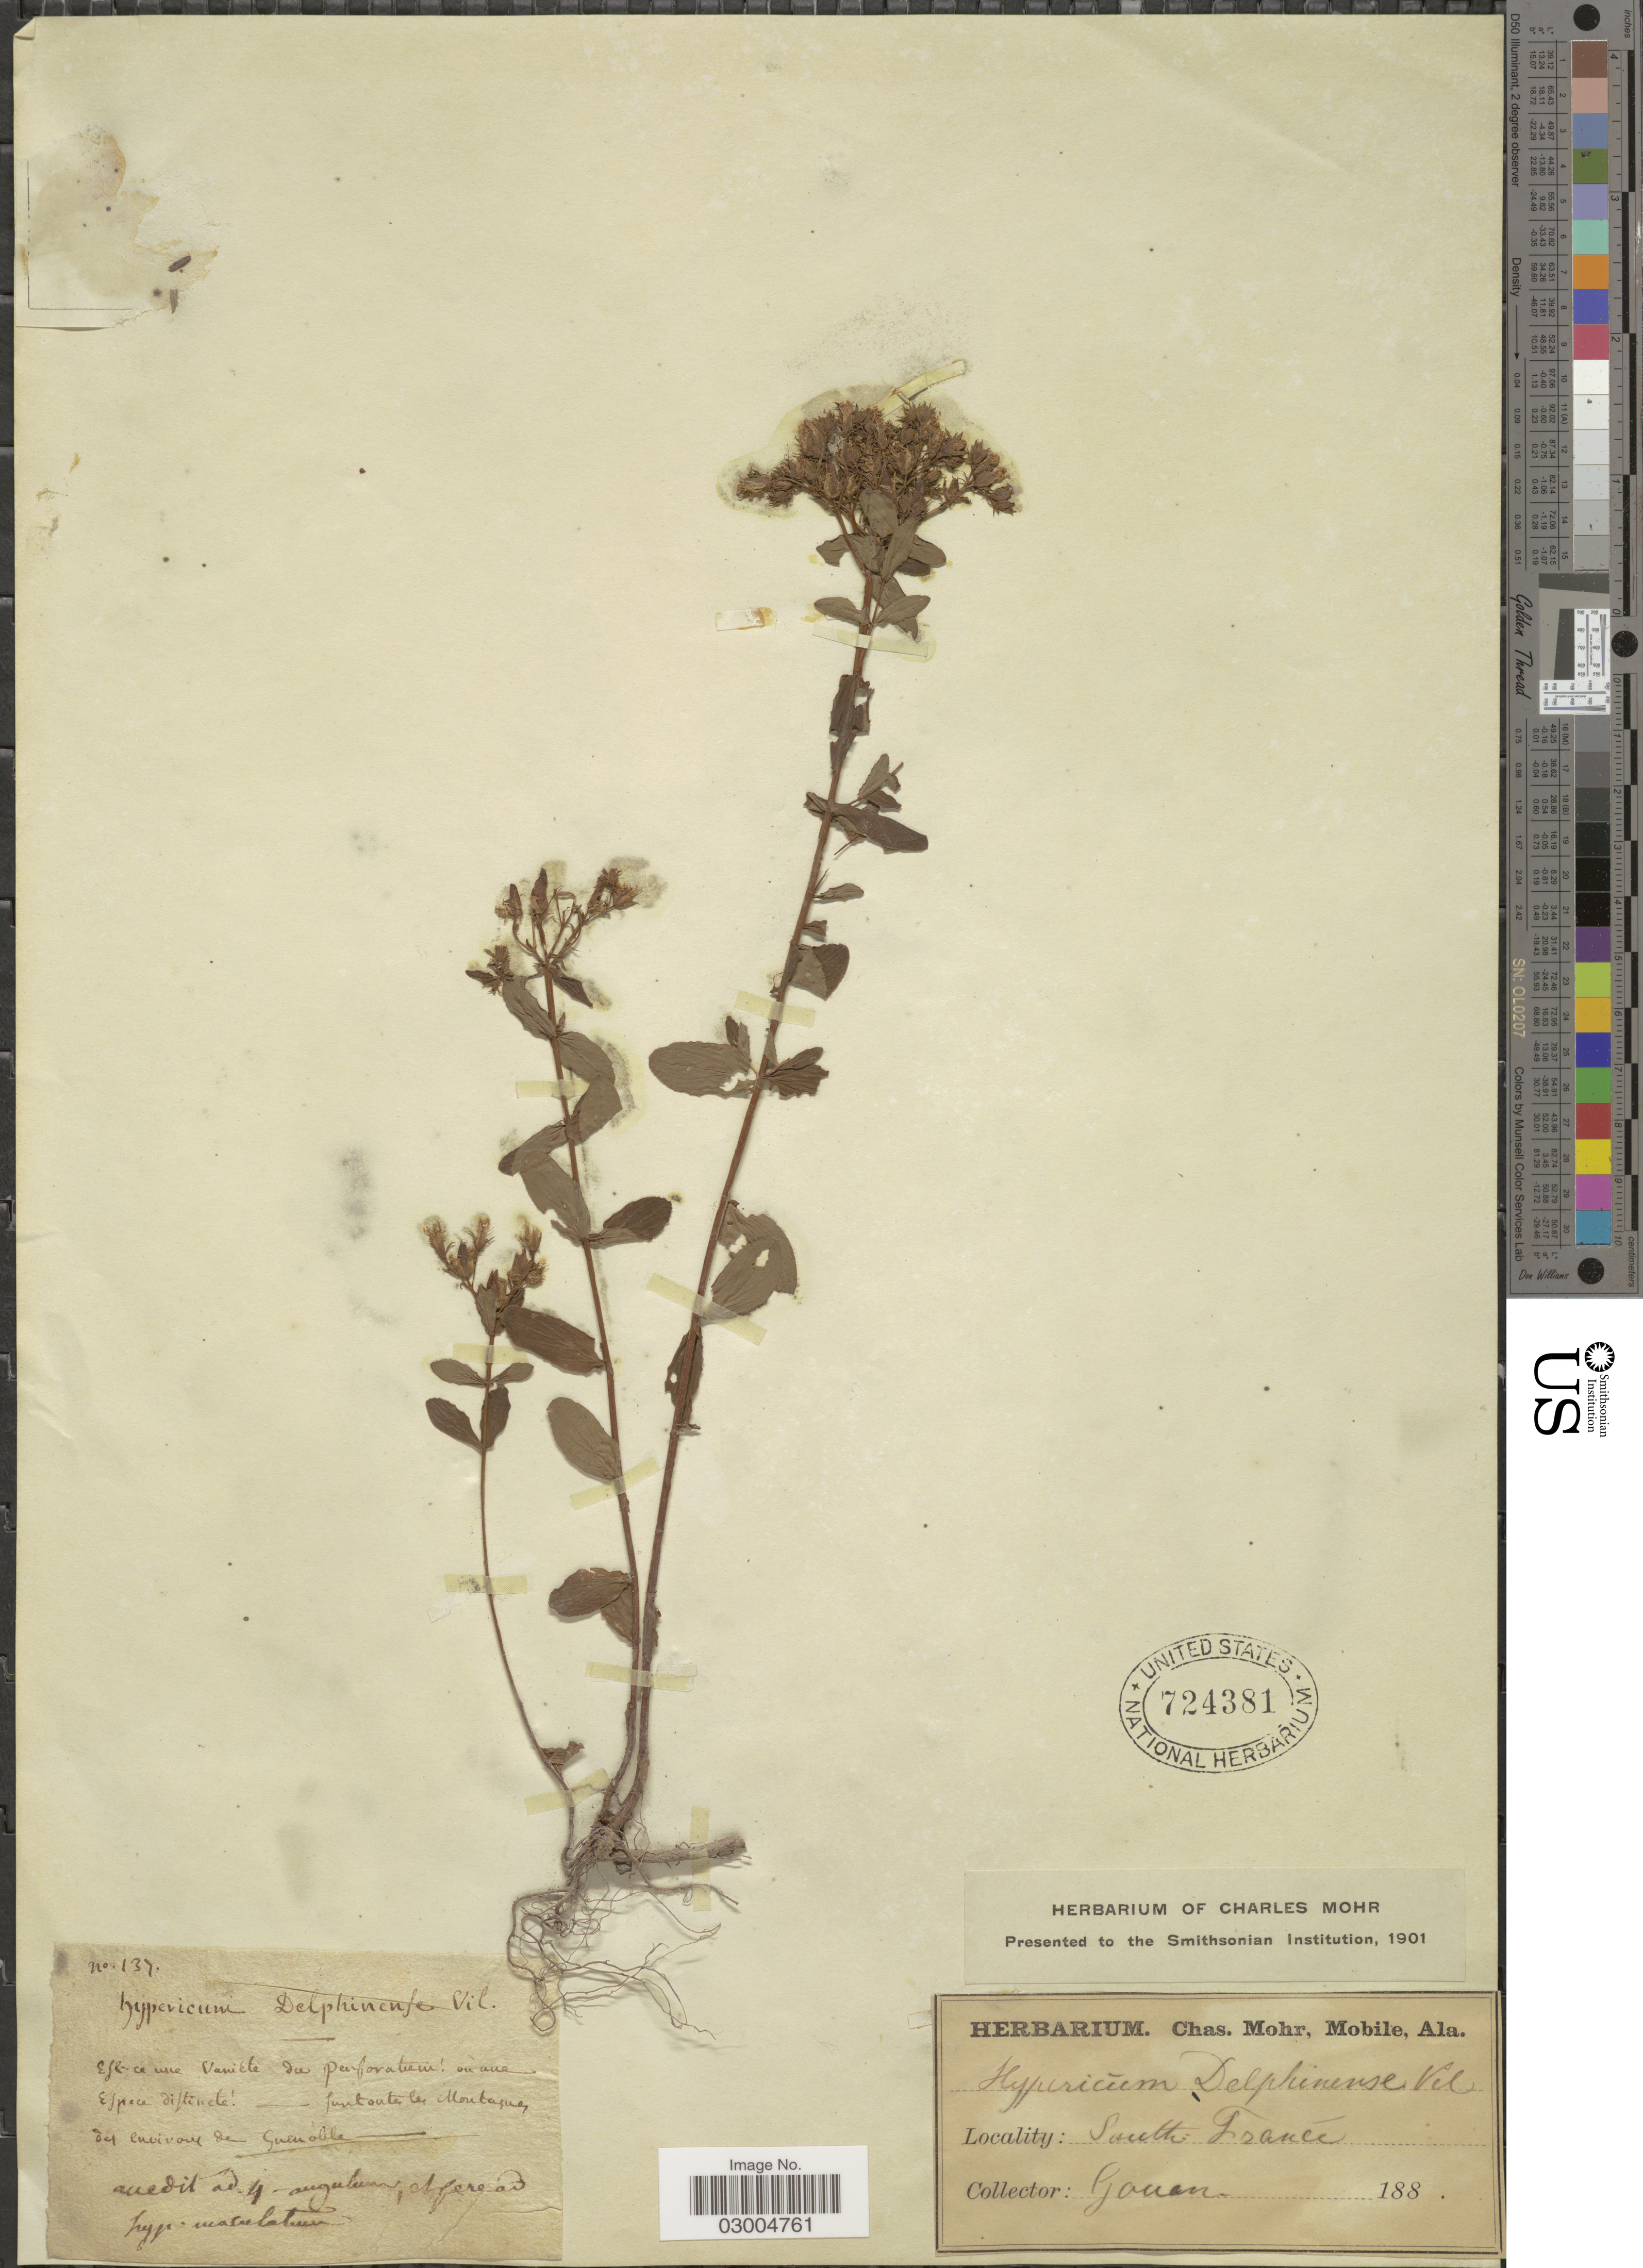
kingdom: Plantae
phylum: Tracheophyta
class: Magnoliopsida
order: Malpighiales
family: Hypericaceae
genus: Hypericum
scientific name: Hypericum delphinense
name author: Vill.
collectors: -. Gouan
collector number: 137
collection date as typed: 188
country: France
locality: South France. Montagnes des environs de Grenoble.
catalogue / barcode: US 724381